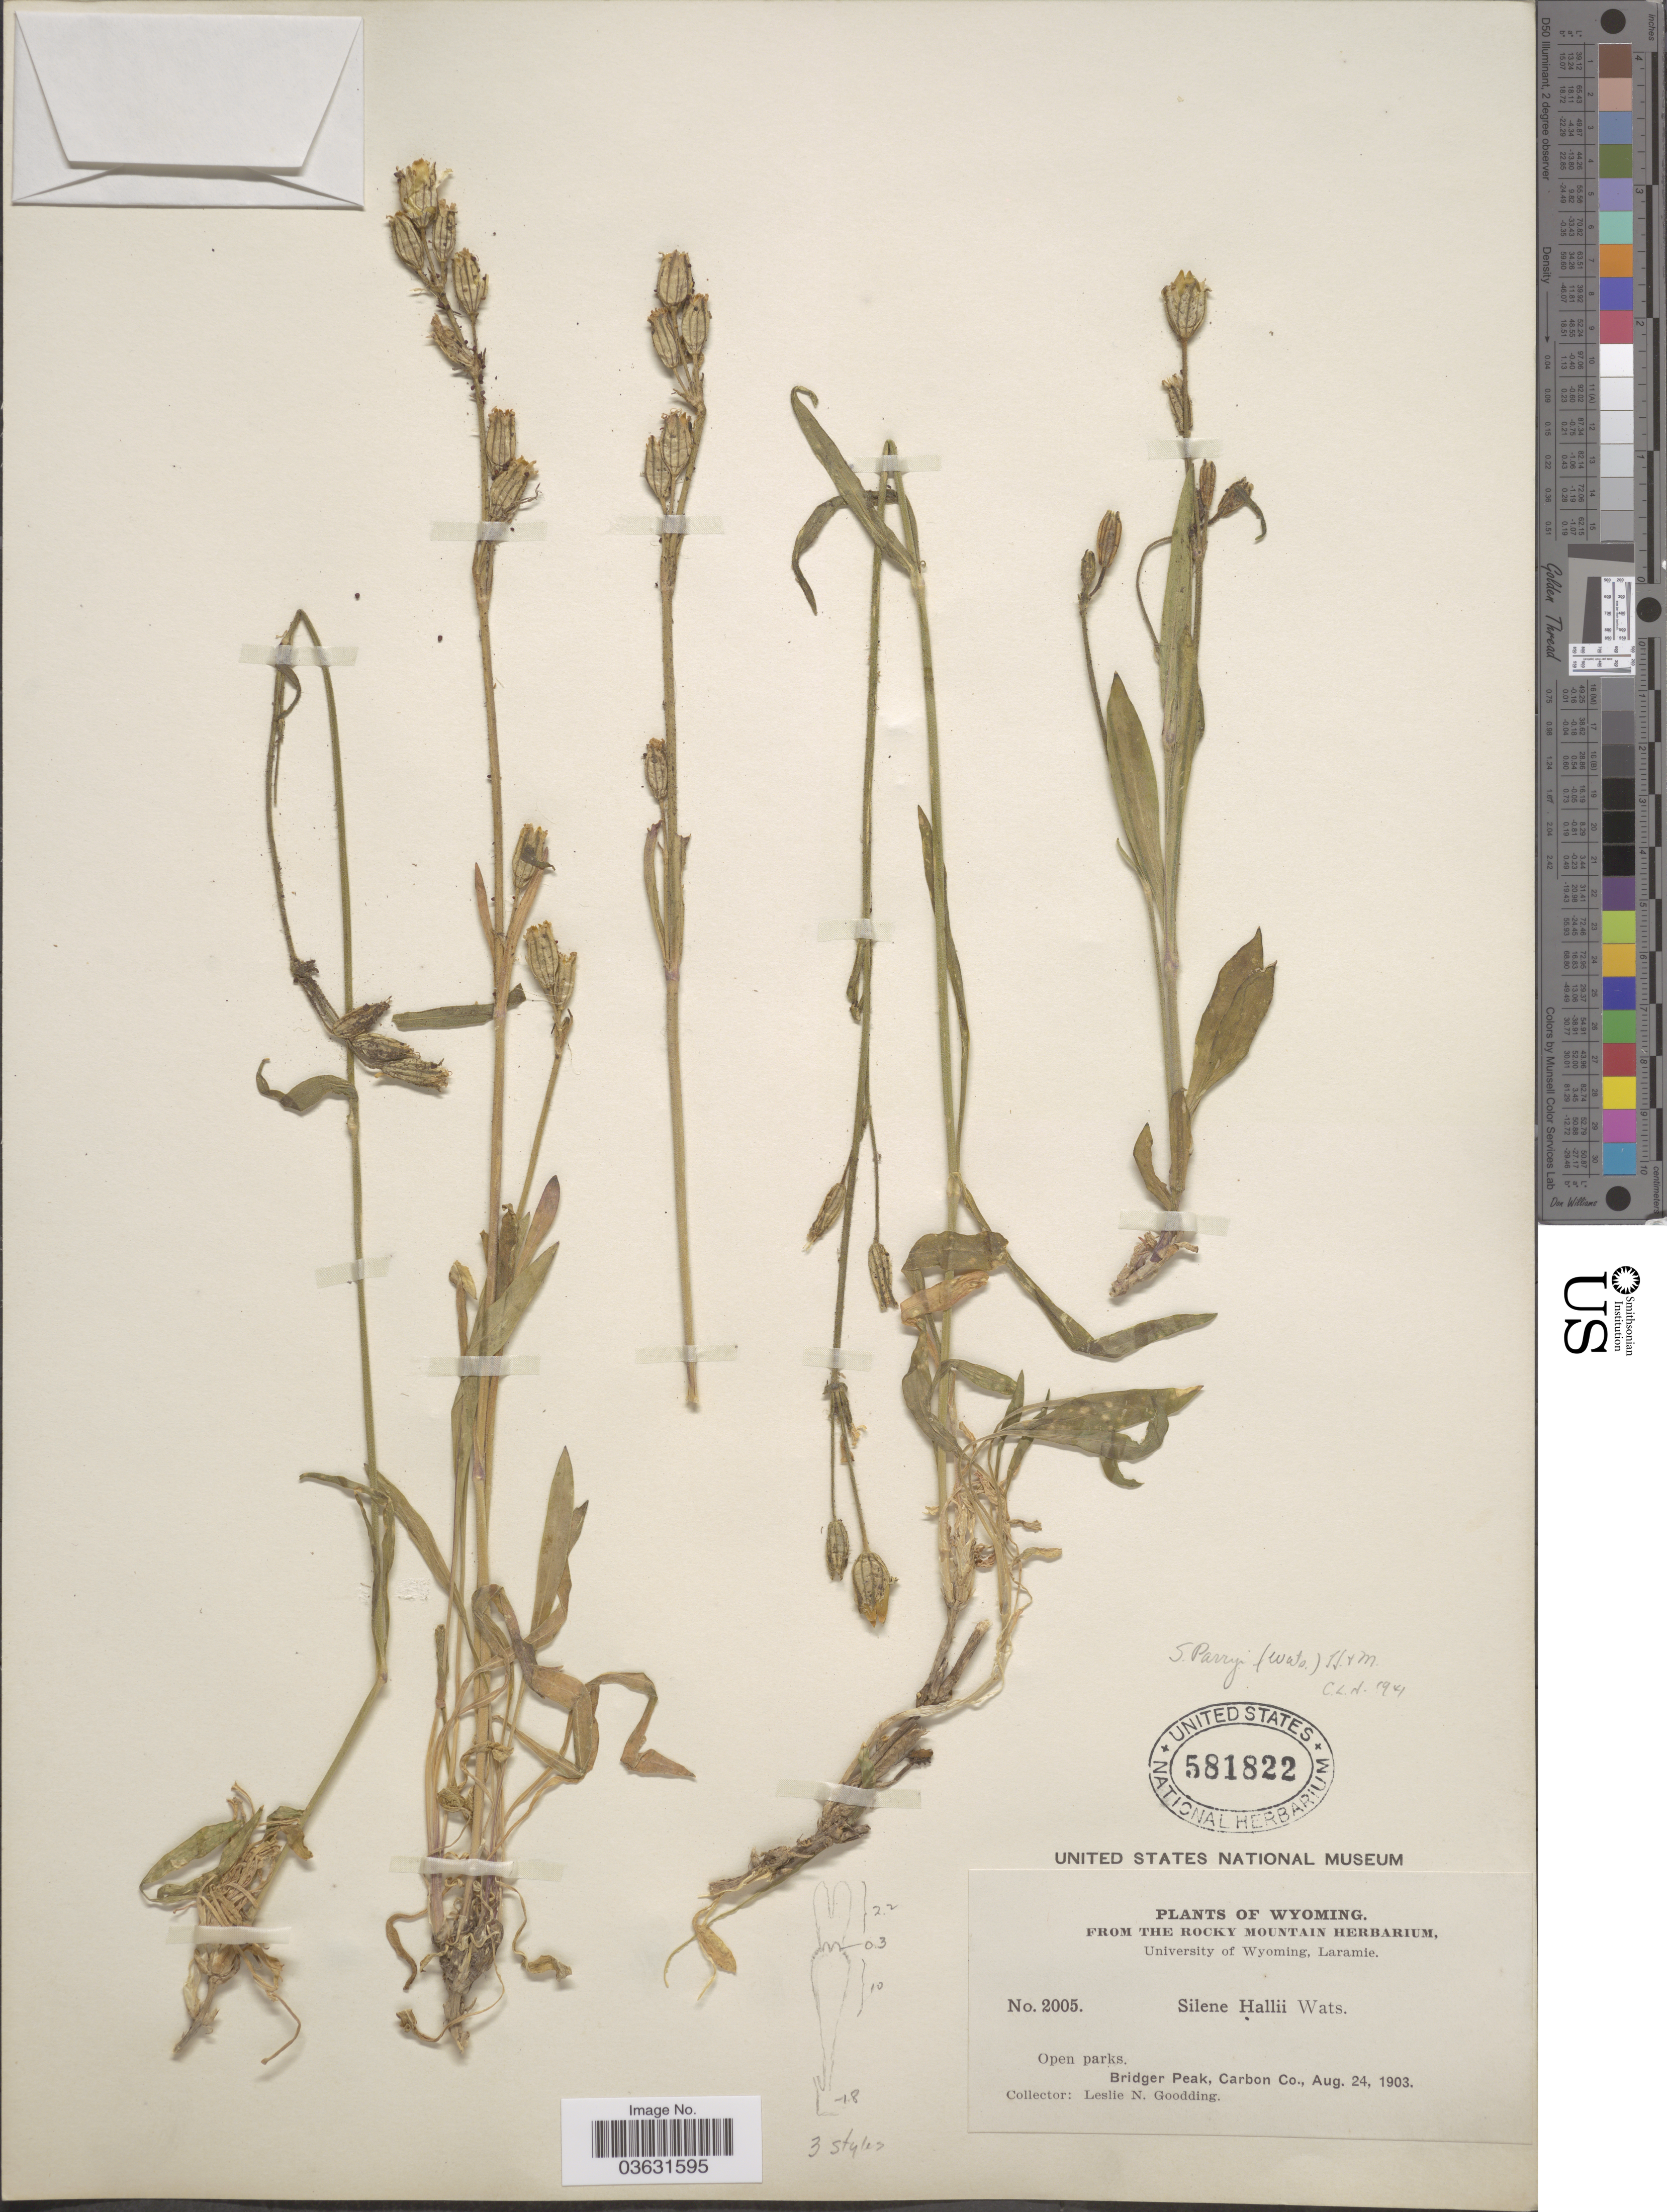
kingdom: Plantae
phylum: Tracheophyta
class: Magnoliopsida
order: Caryophyllales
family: Caryophyllaceae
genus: Silene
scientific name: Silene parryi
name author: (S. Watson) C.L. Hitchc. & Maguire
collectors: L. N. Goodding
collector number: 2005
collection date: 1903-08-24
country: United States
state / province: Wyoming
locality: Bridger Peak, Carbon Co.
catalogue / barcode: US 581822